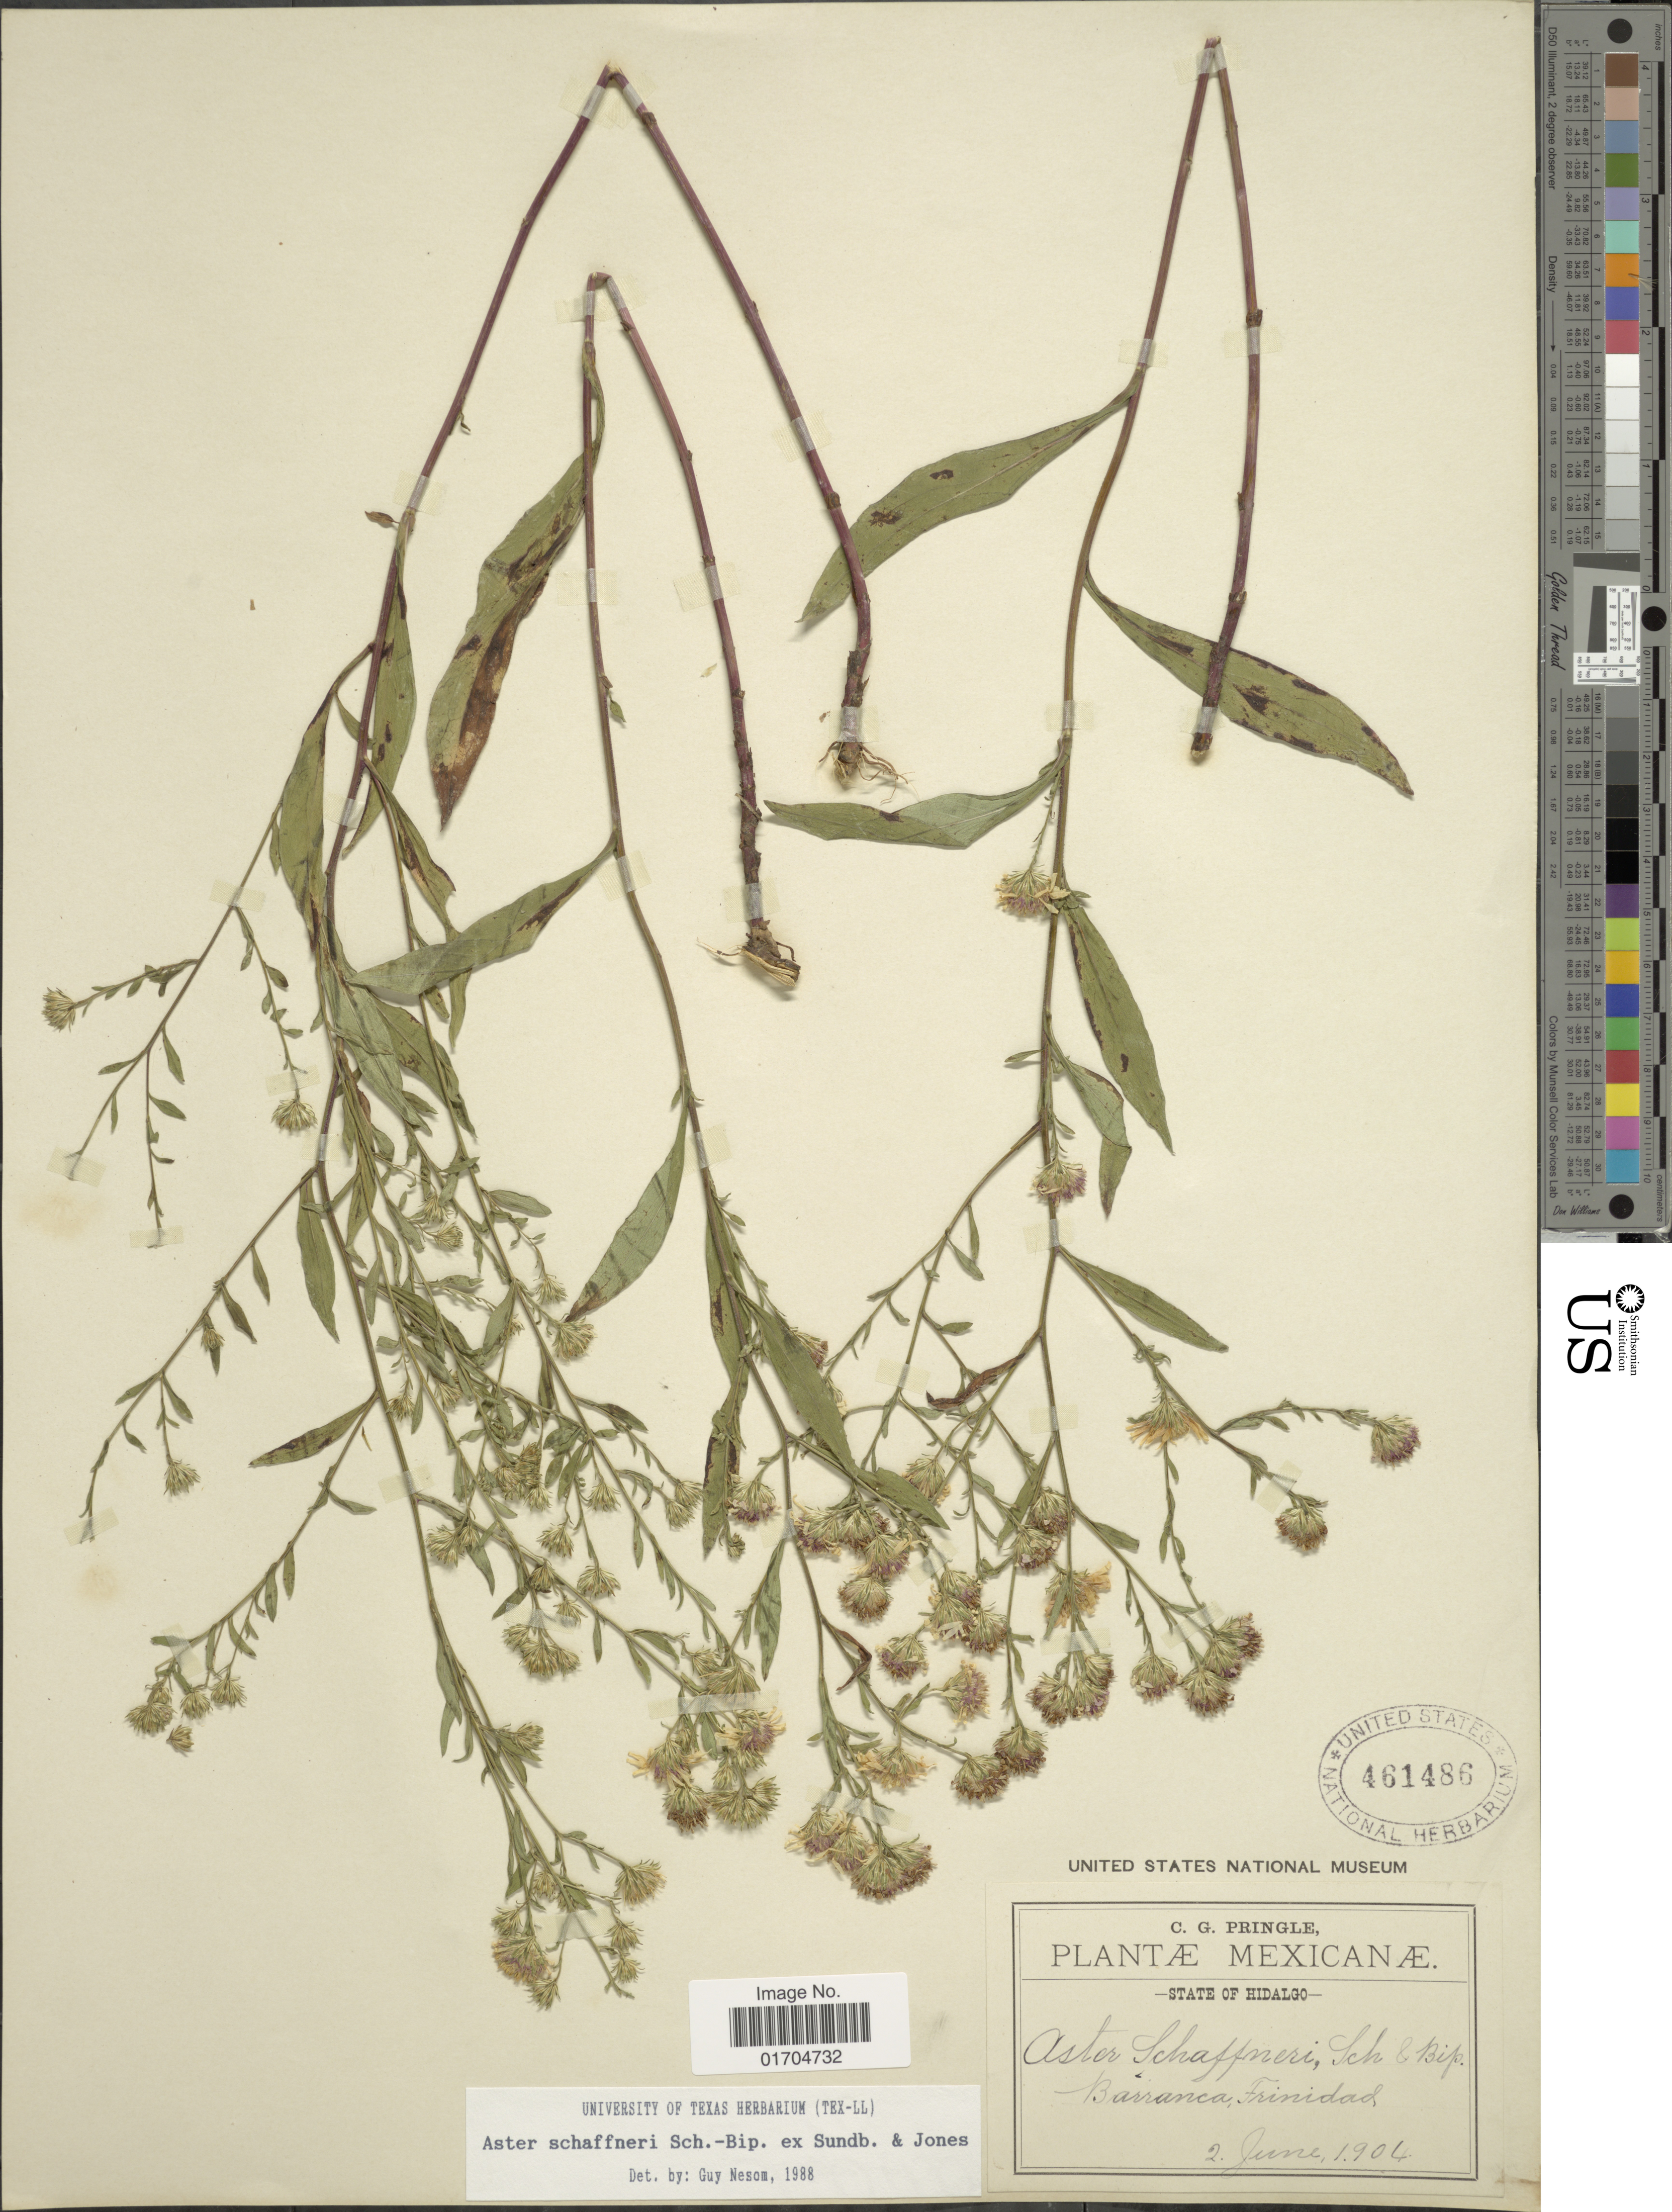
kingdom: Plantae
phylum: Tracheophyta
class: Magnoliopsida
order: Asterales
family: Asteraceae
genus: Symphyotrichum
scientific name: Symphyotrichum schaffneri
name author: (S.D. Sundb. & A.G. Jones) G.L. Nesom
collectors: C. G. Pringle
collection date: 1904-06-02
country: Mexico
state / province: Hidalgo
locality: State of Hidalgo. Barranca, Trinidad.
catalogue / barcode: US 461486